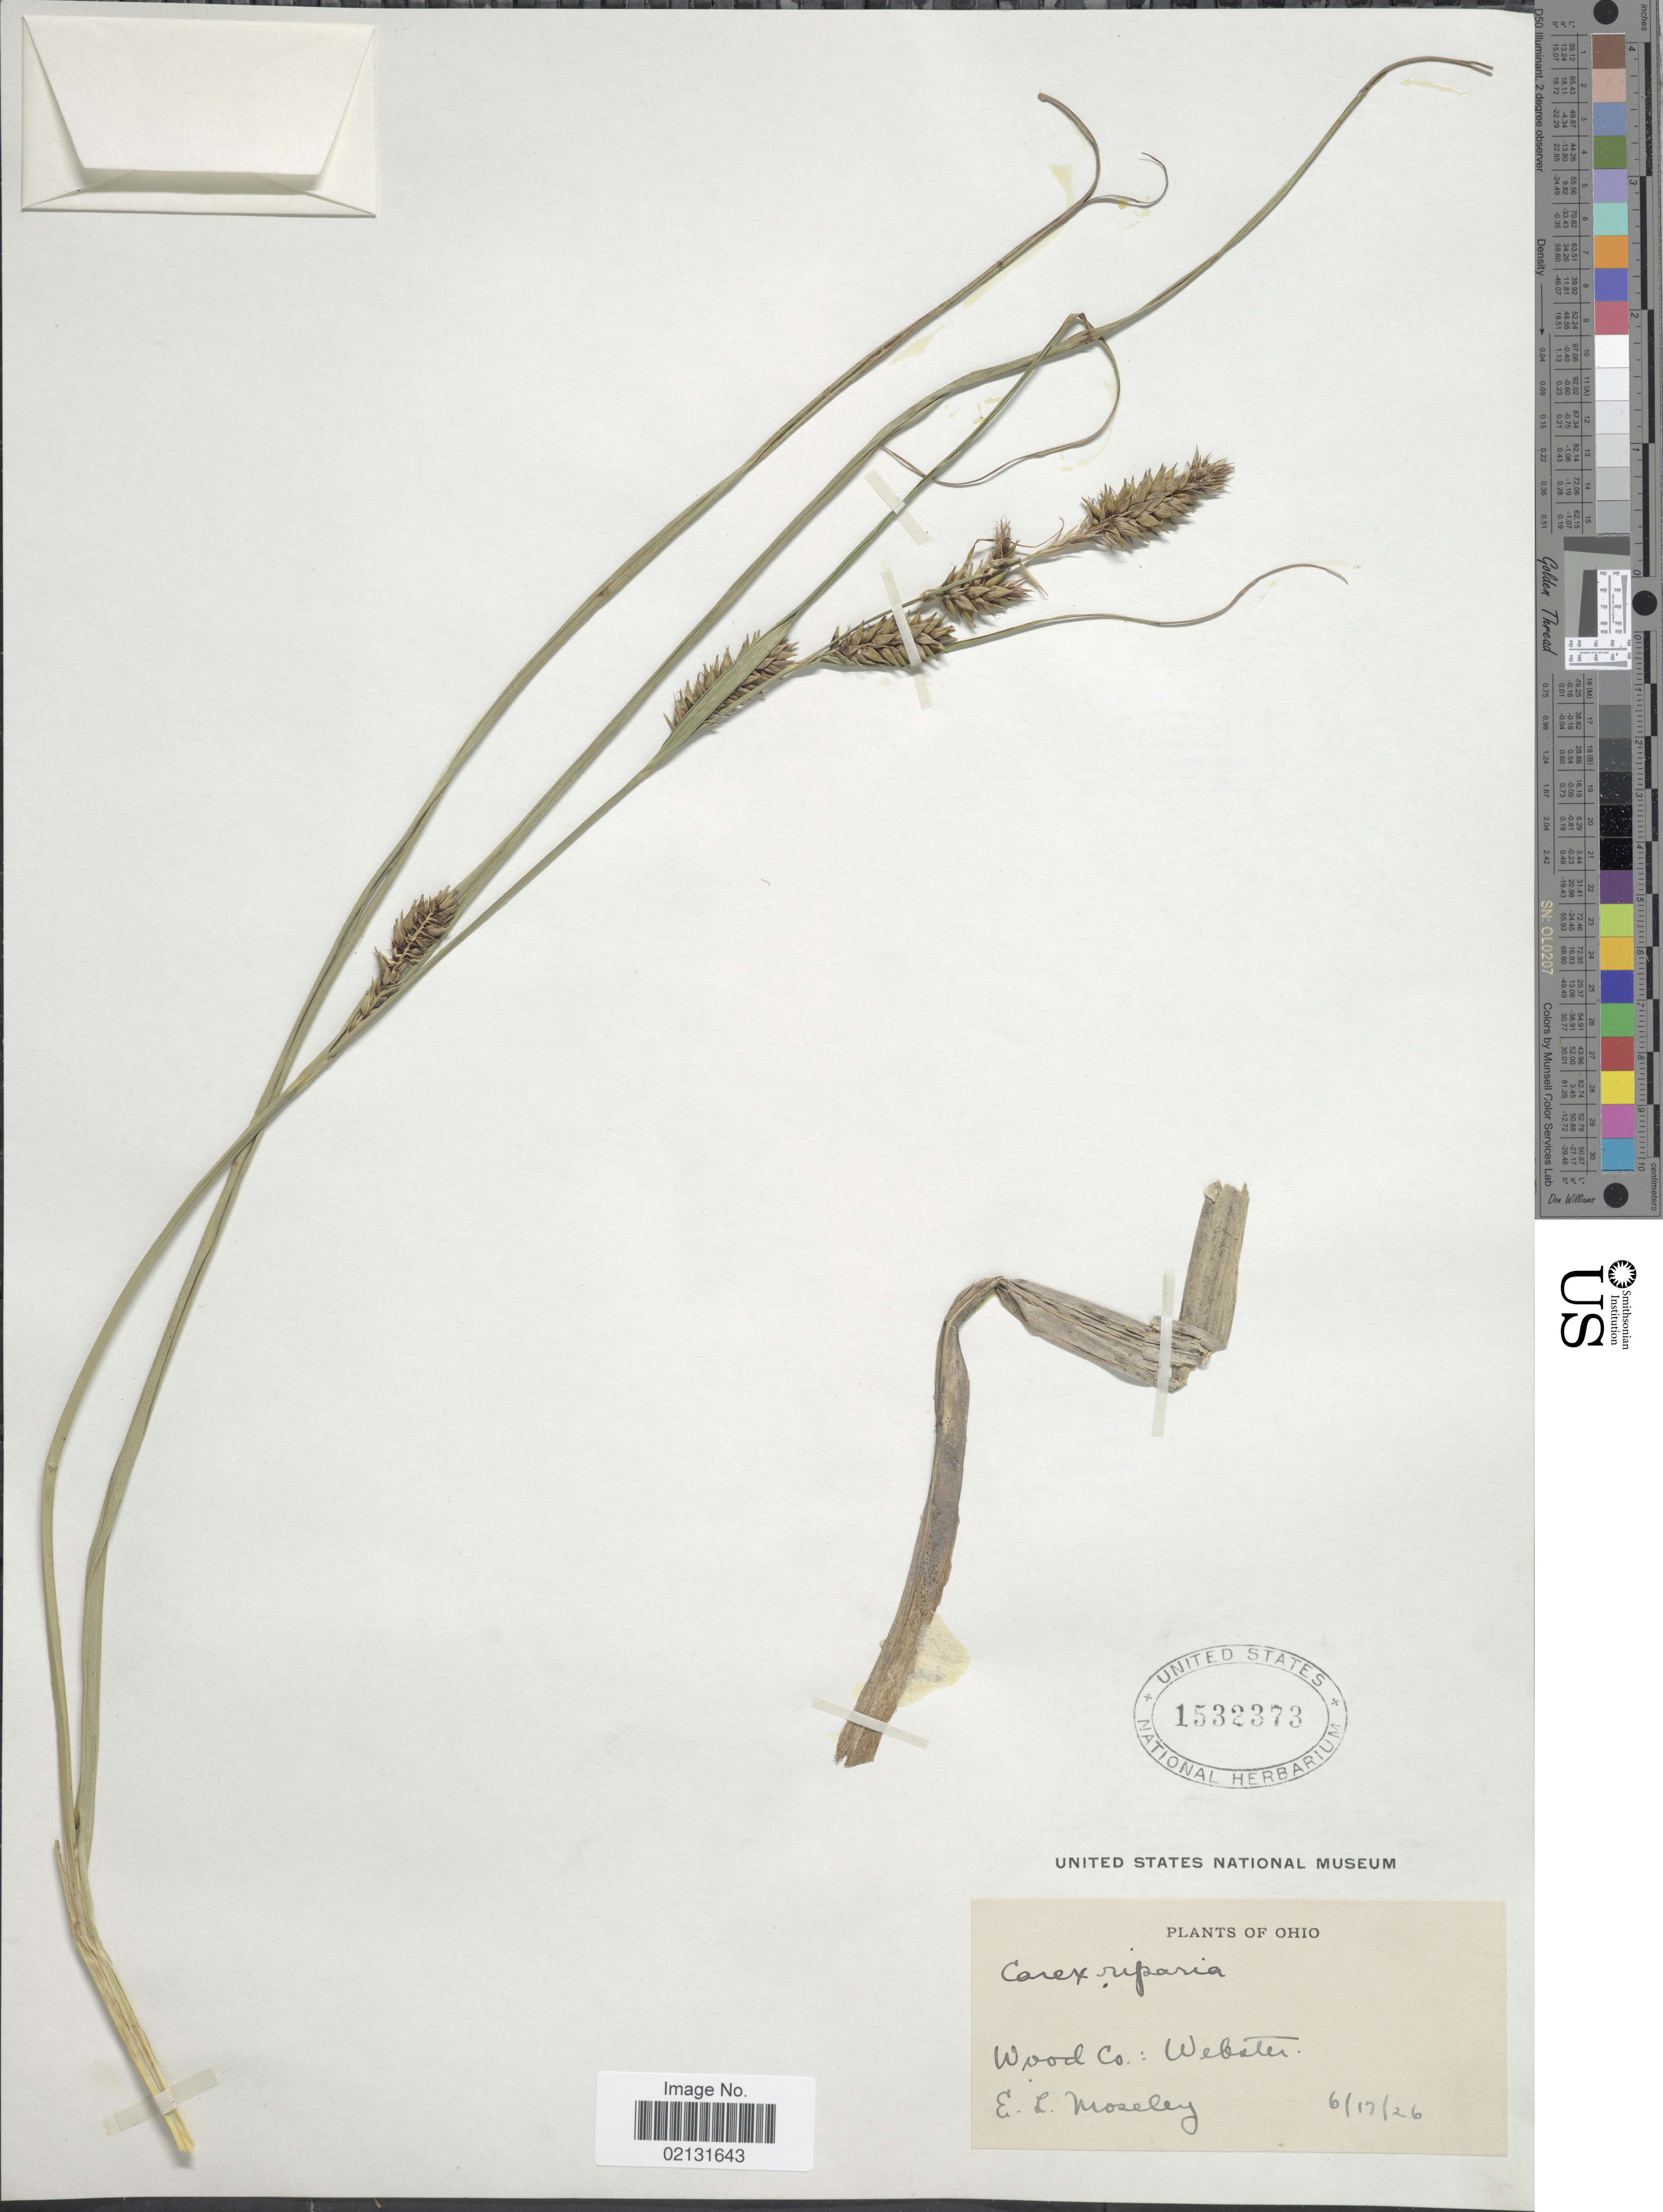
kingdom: Plantae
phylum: Tracheophyta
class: Liliopsida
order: Poales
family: Cyperaceae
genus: Carex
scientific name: Carex riparia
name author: Curtis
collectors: E. Moseley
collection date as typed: Transcribed d/m/y: 17/6/26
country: United States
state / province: Ohio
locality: Wood Co.: Webster.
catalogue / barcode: US 1532373